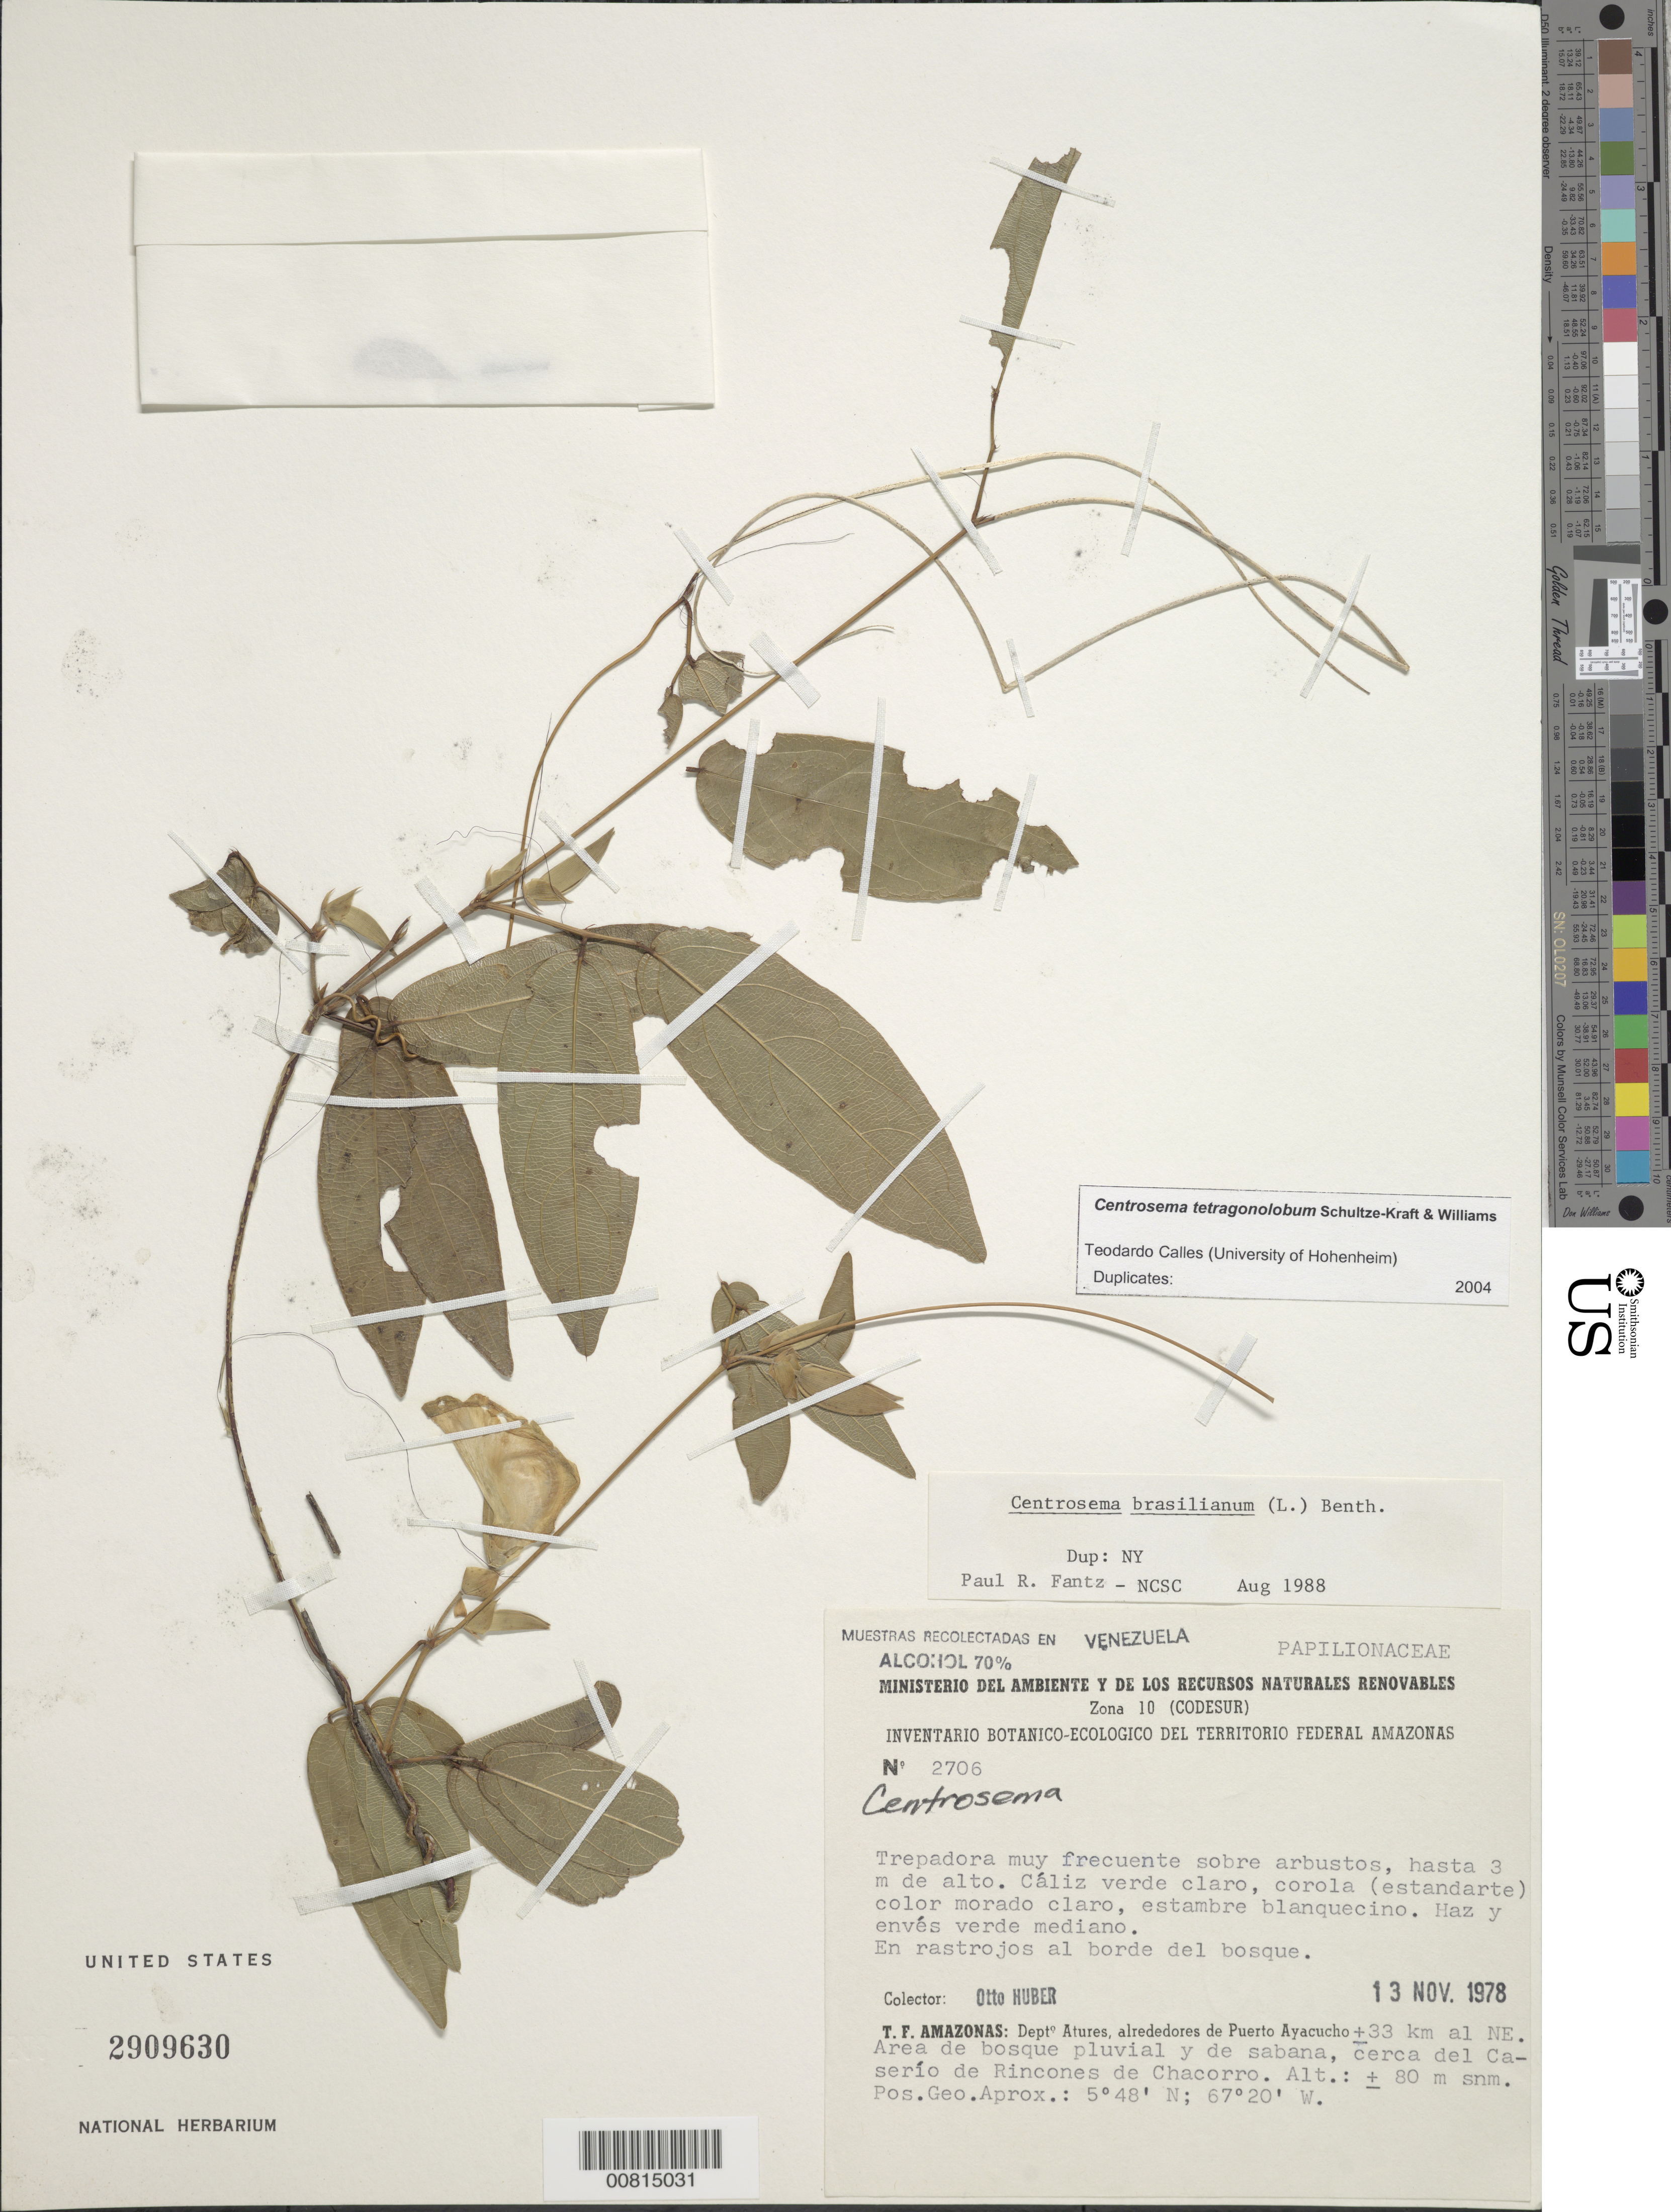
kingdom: Plantae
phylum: Tracheophyta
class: Magnoliopsida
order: Fabales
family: Fabaceae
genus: Centrosema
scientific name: Centrosema tetragonolobum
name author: Schultze-Kr. & R.J. Williams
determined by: Calles, T.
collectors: O. Huber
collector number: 2706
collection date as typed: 13-Nov-78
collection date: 1978-11-13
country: Venezuela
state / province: Amazonas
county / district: Atures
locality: Puerto Ayacucho, 33 km NE of; near Caserío de Rincones de Chacorro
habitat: Rastrojos al borde del bosque, sobre arbustos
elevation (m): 80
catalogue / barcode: US 2909630